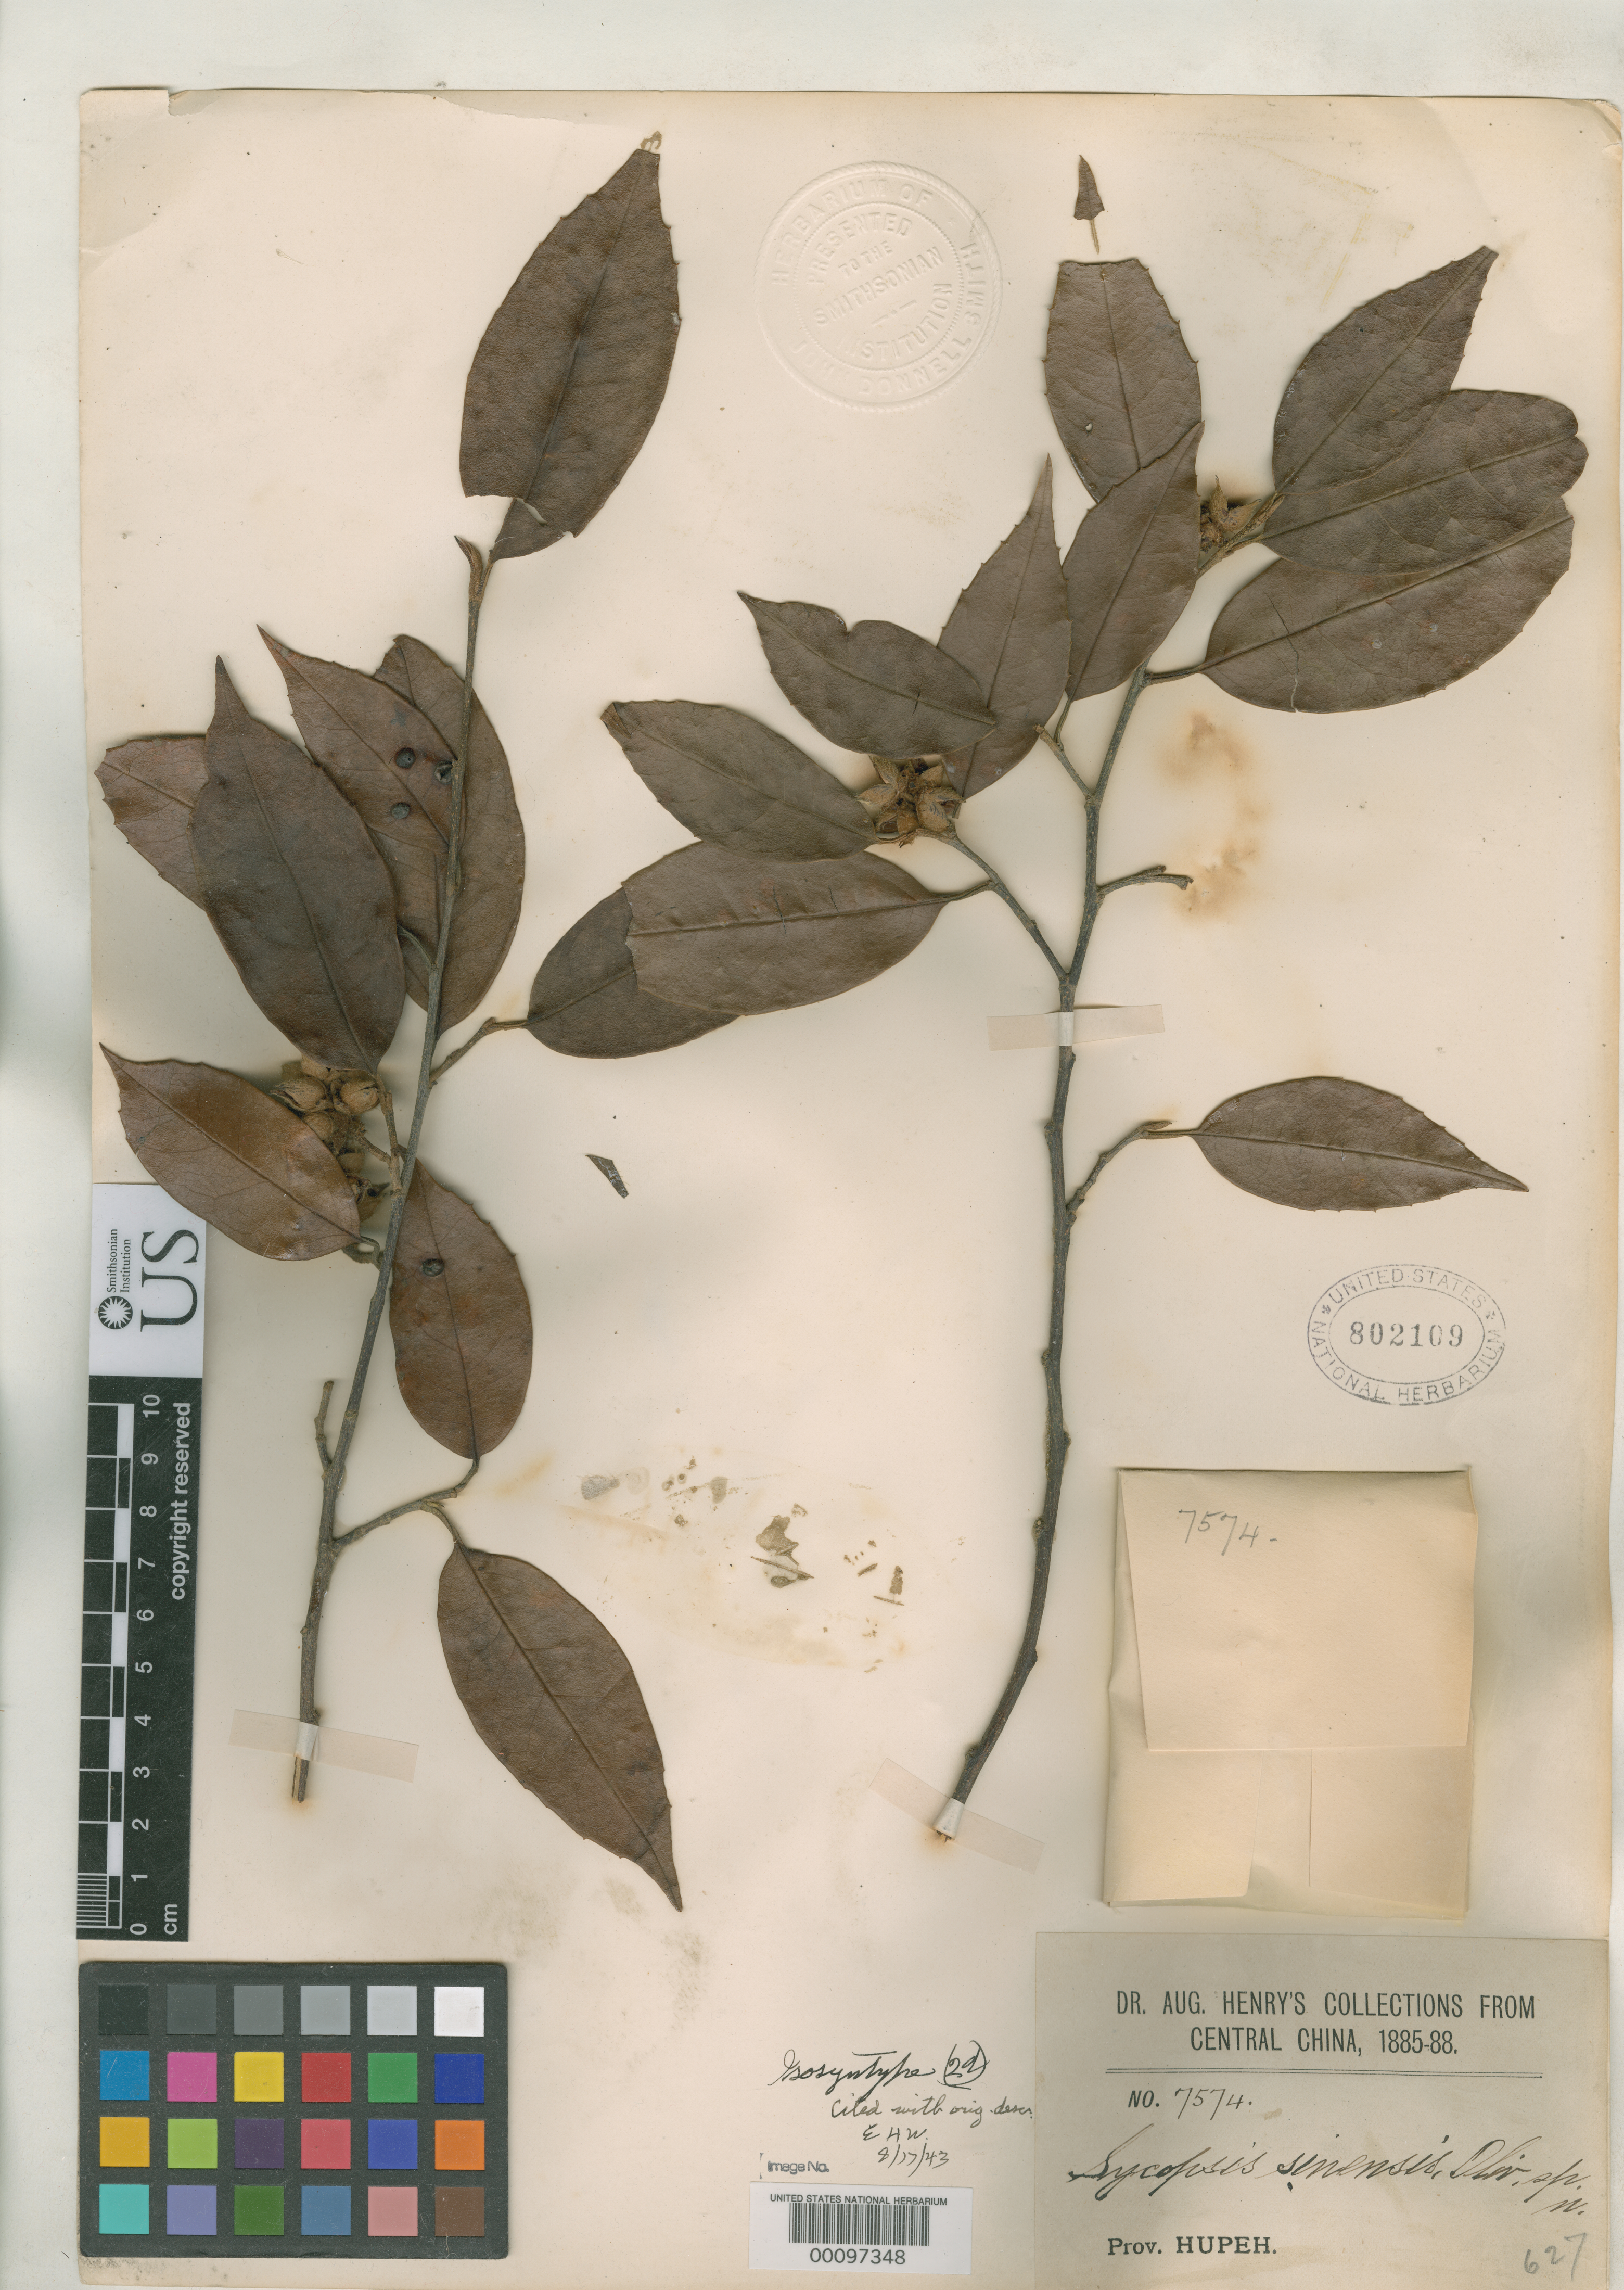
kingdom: Plantae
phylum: Tracheophyta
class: Magnoliopsida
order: Saxifragales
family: Hamamelidaceae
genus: Sycopsis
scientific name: Sycopsis sinensis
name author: Oliv.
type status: Isosyntype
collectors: A. Henry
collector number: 7574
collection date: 1885/1888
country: China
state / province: Hubei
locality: Central China. Prov. Hupeh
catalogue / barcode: US 802109